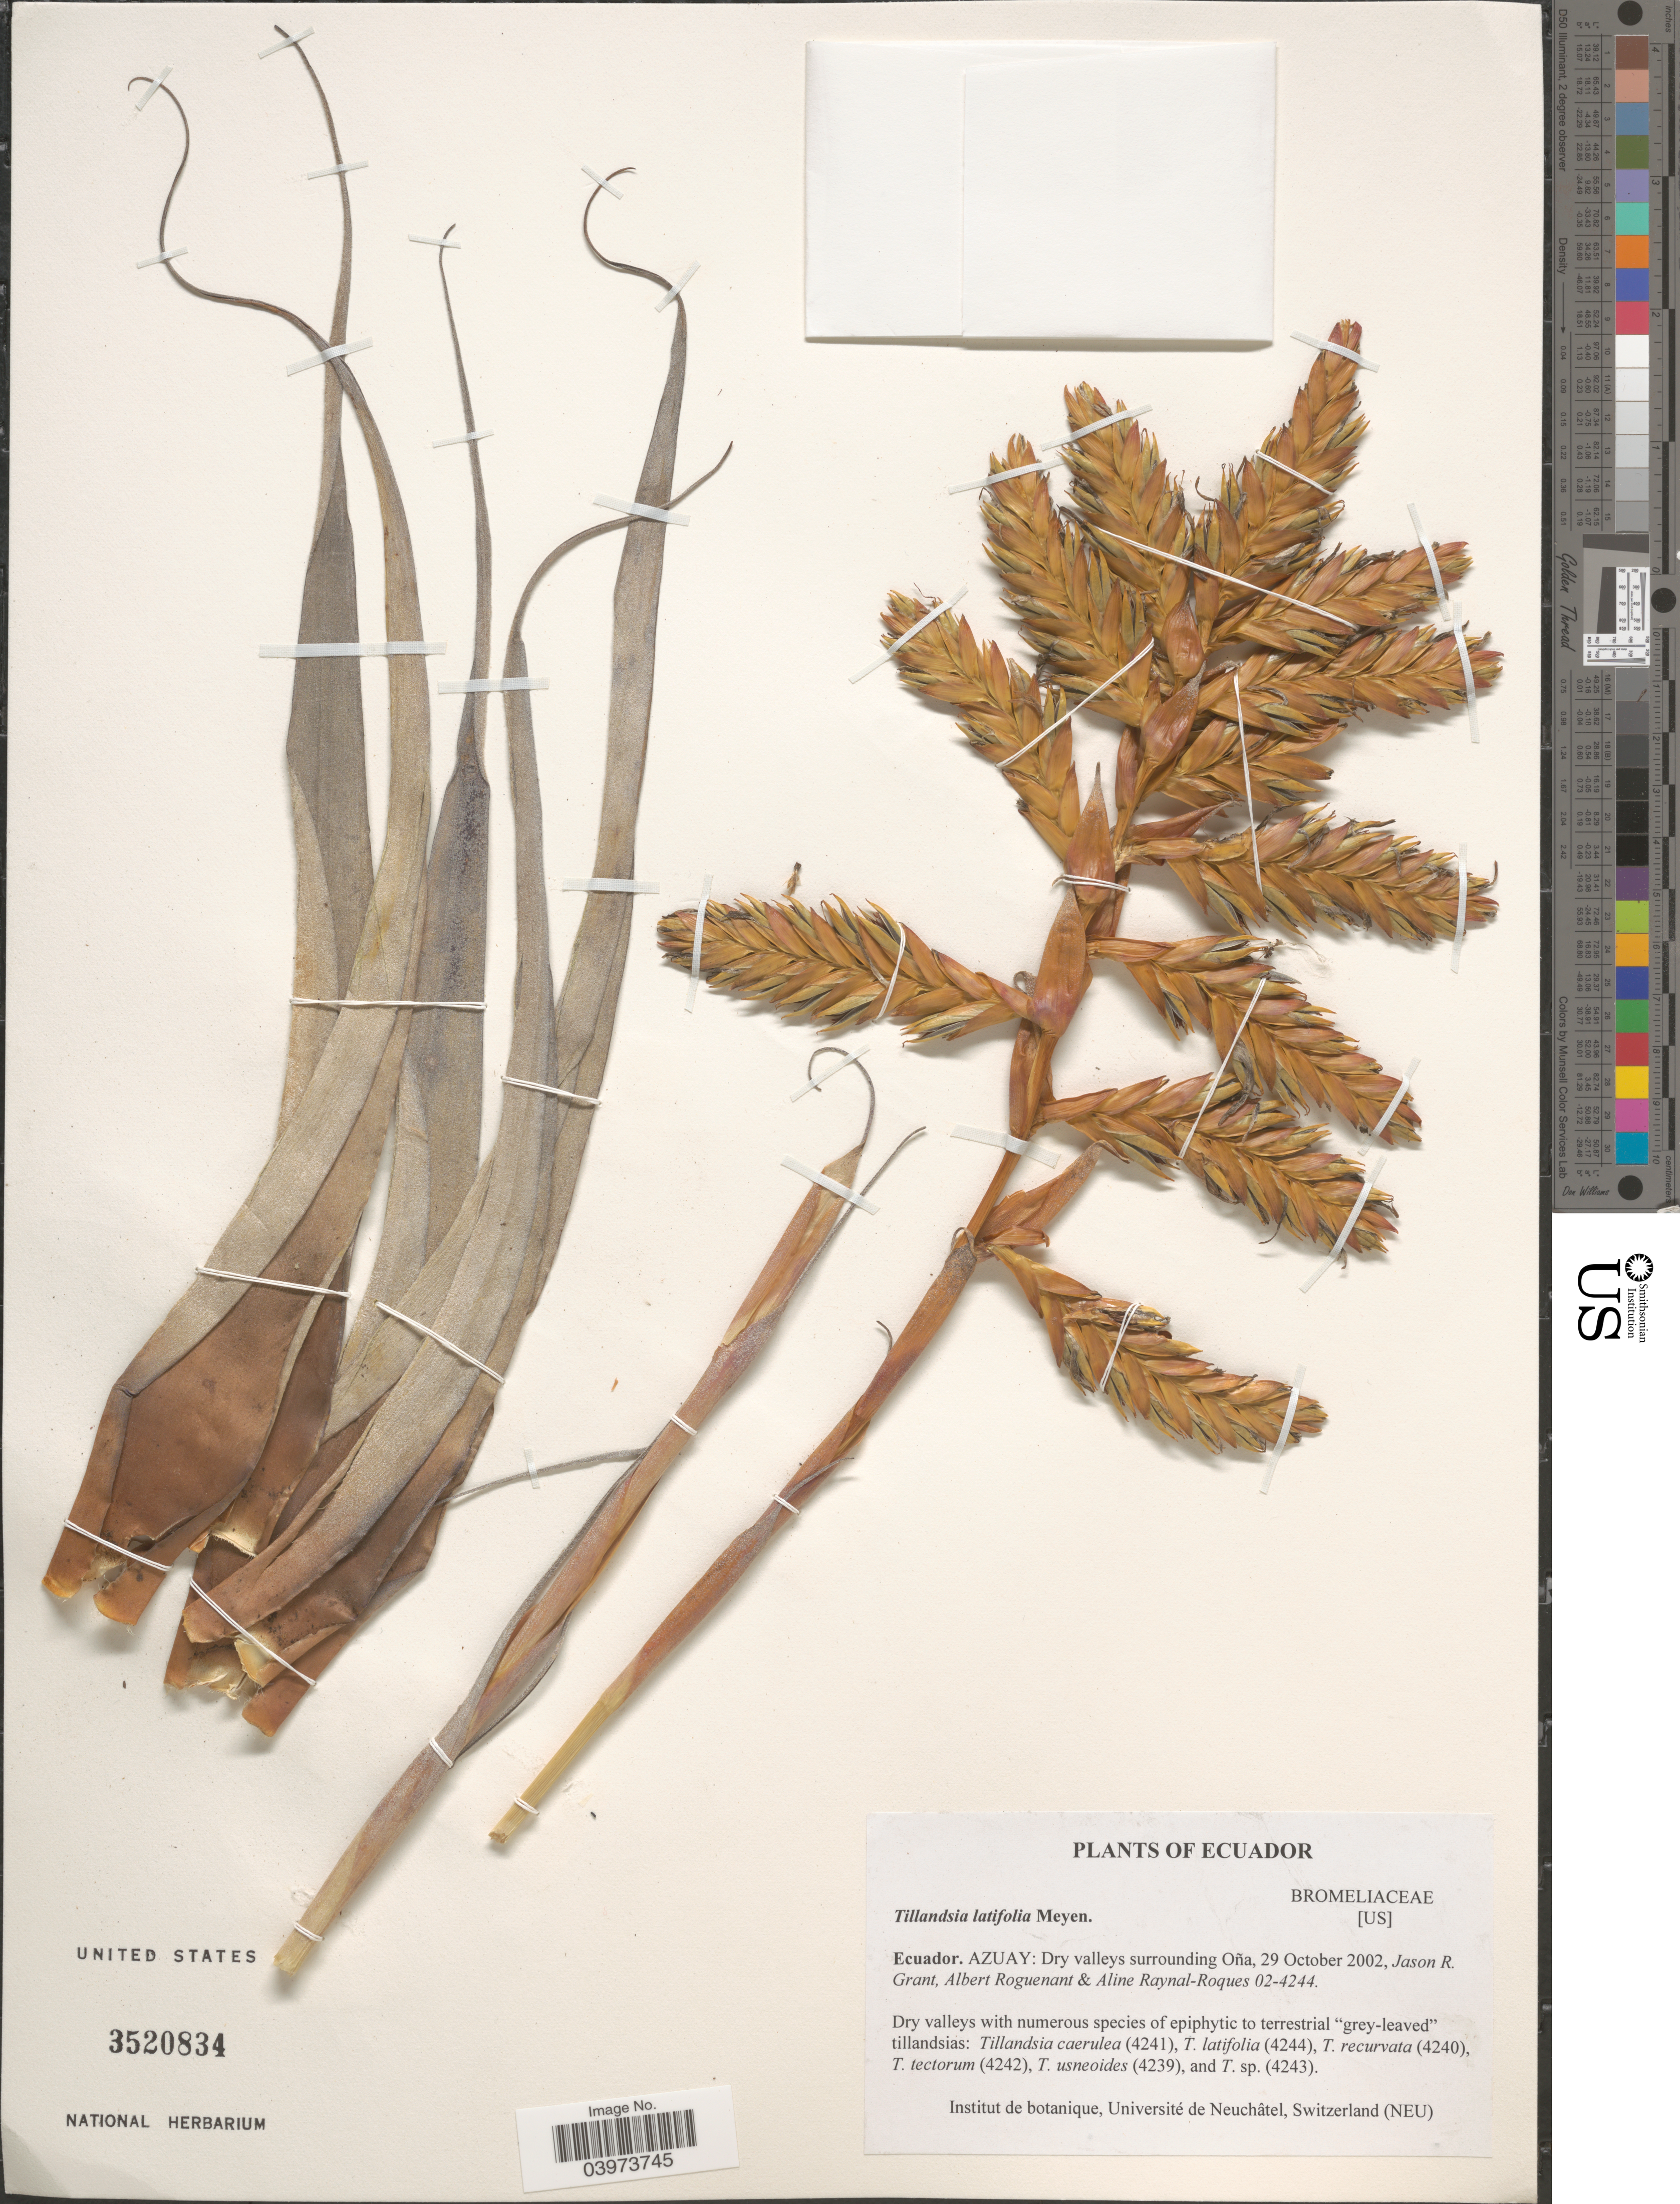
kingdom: Plantae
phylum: Tracheophyta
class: Liliopsida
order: Poales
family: Bromeliaceae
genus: Tillandsia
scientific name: Tillandsia latifolia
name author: Meyen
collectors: J. R. Grant, A. Roguenant & A. M. Raynal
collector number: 02-4244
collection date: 2002-10-29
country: Ecuador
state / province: Azuay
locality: Dry valleys surrounding Oña.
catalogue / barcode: US 3520834